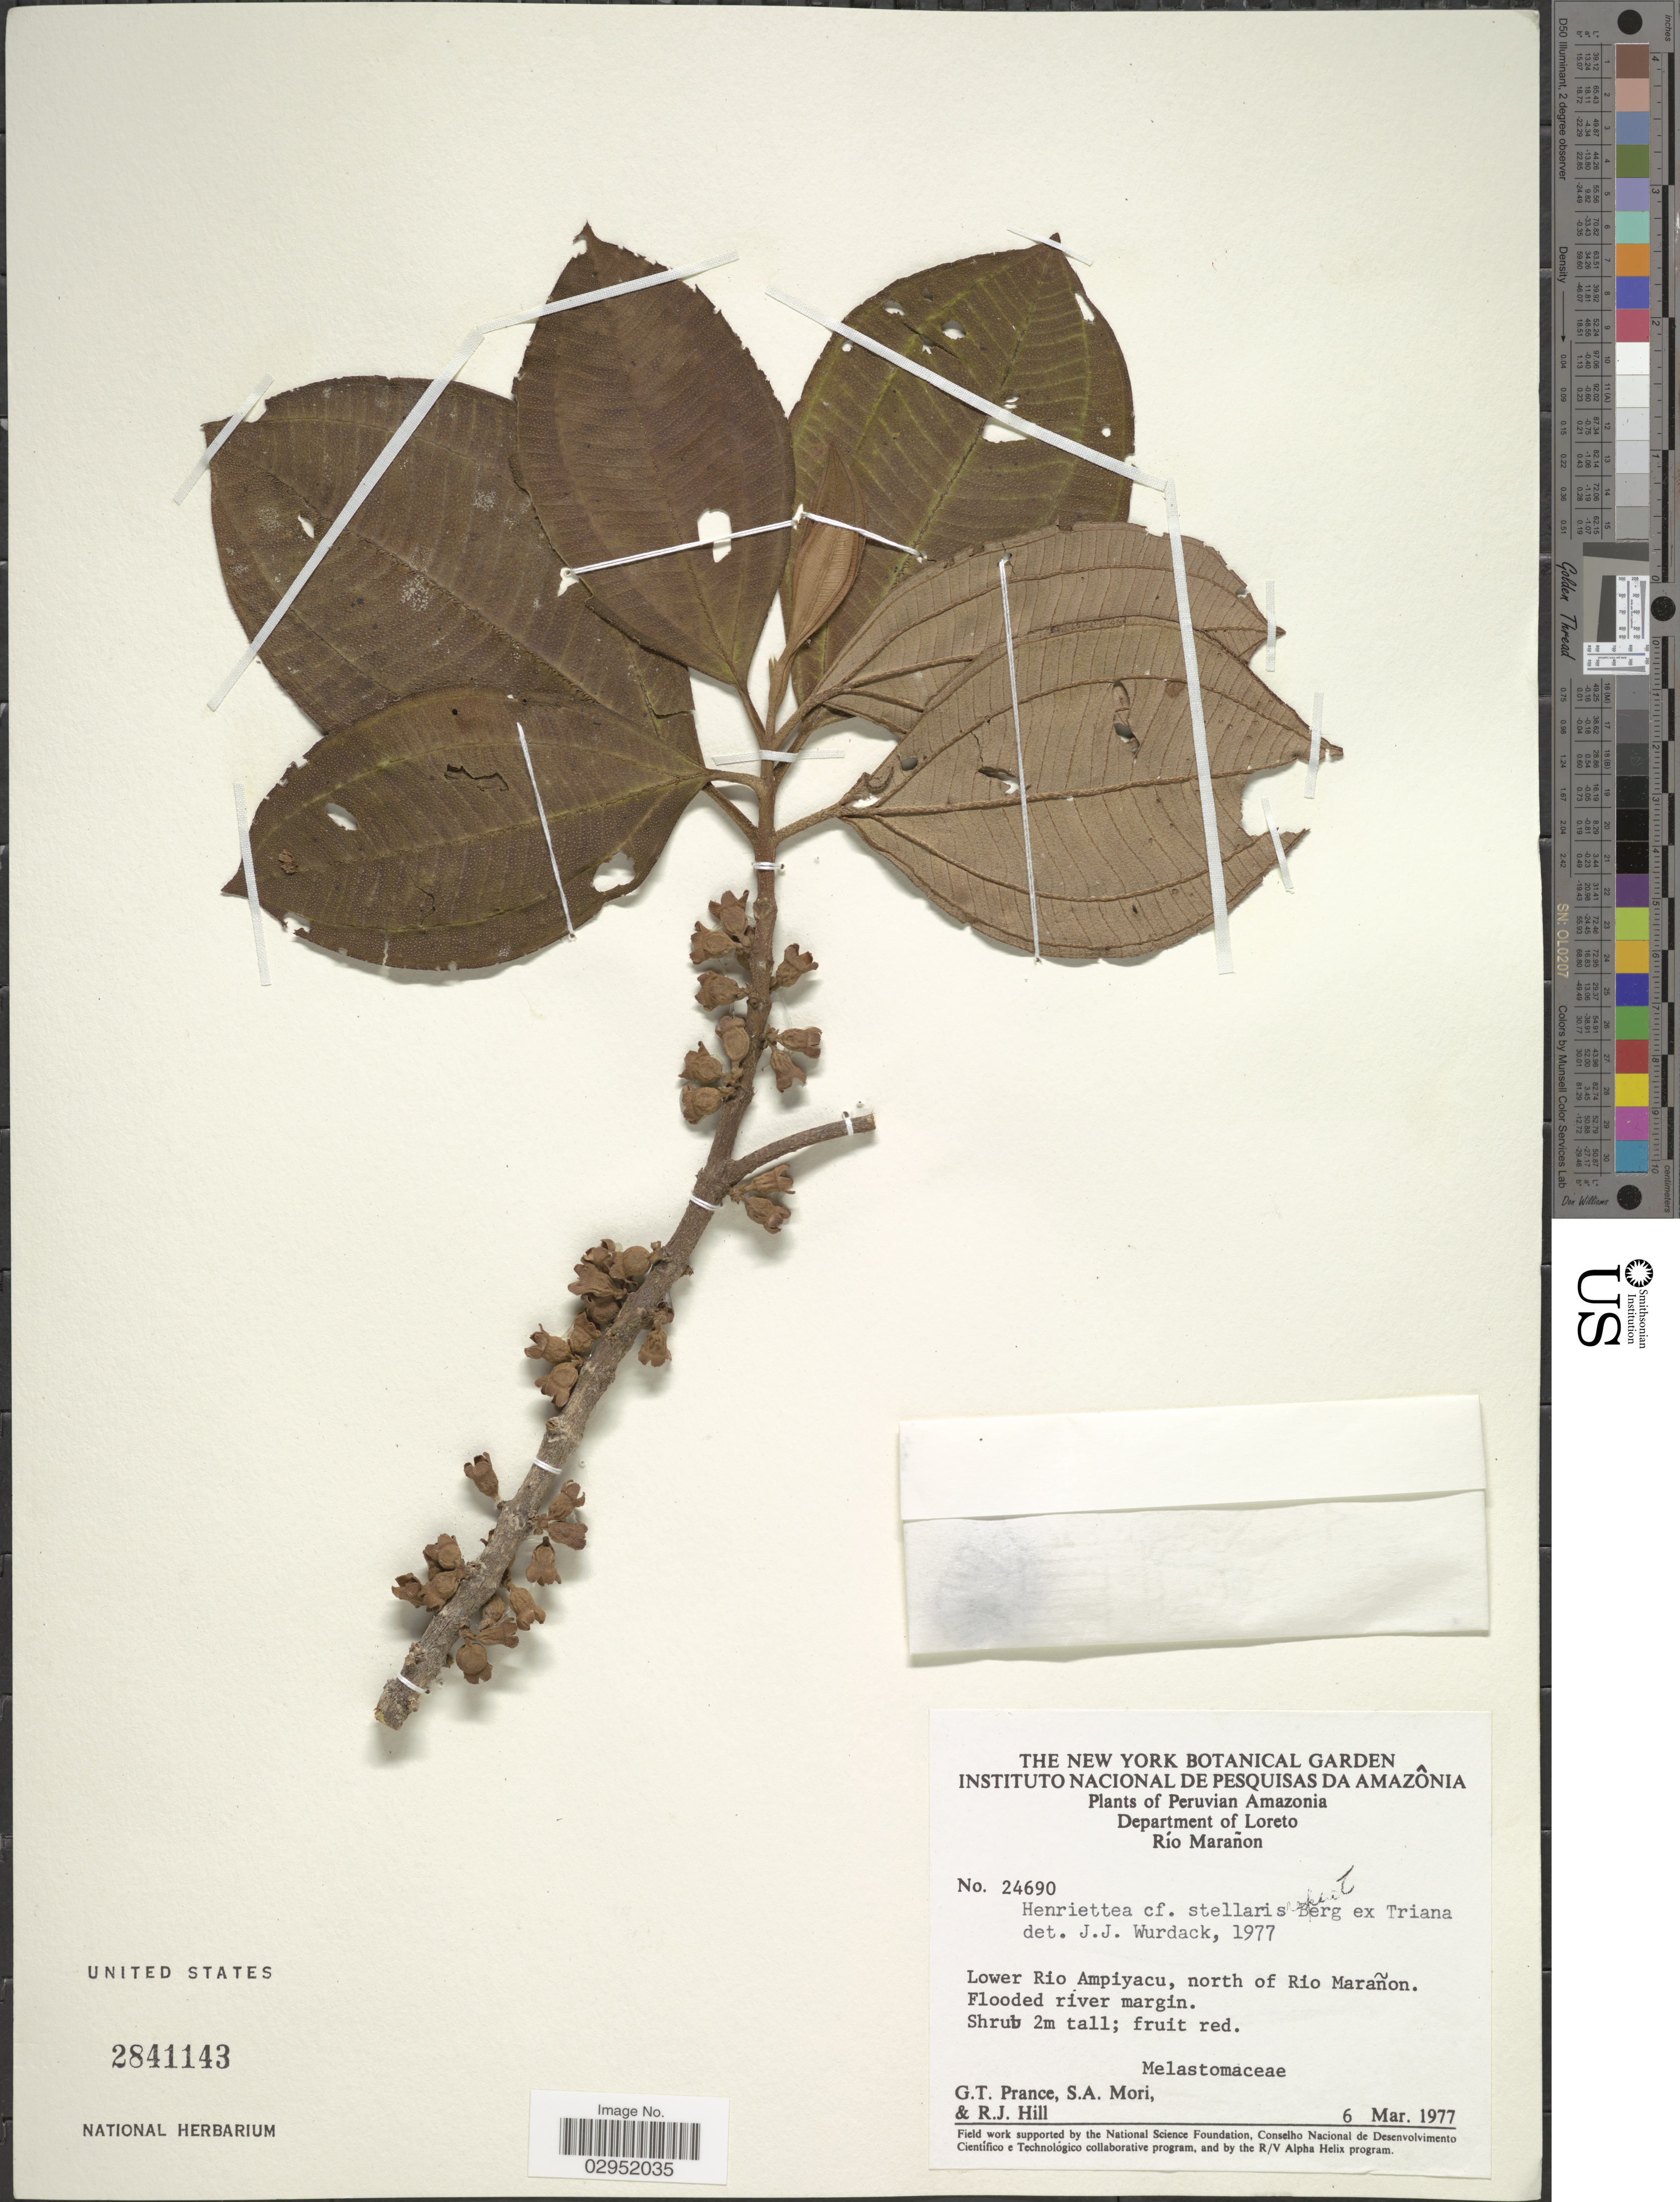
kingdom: Plantae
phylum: Tracheophyta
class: Magnoliopsida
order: Myrtales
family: Melastomataceae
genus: Henriettea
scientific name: Henriettea stellaris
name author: O. Berg ex Triana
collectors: G. T. Prance, S. Mori & R. J. Hill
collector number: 24690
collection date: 1977-03-06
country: Peru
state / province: Loreto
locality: Peruvian Amazonia, Department of Loreto, Río Marañon, Lower Rio Ampiyacu, north of Rio Marañon.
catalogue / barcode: US 2841143